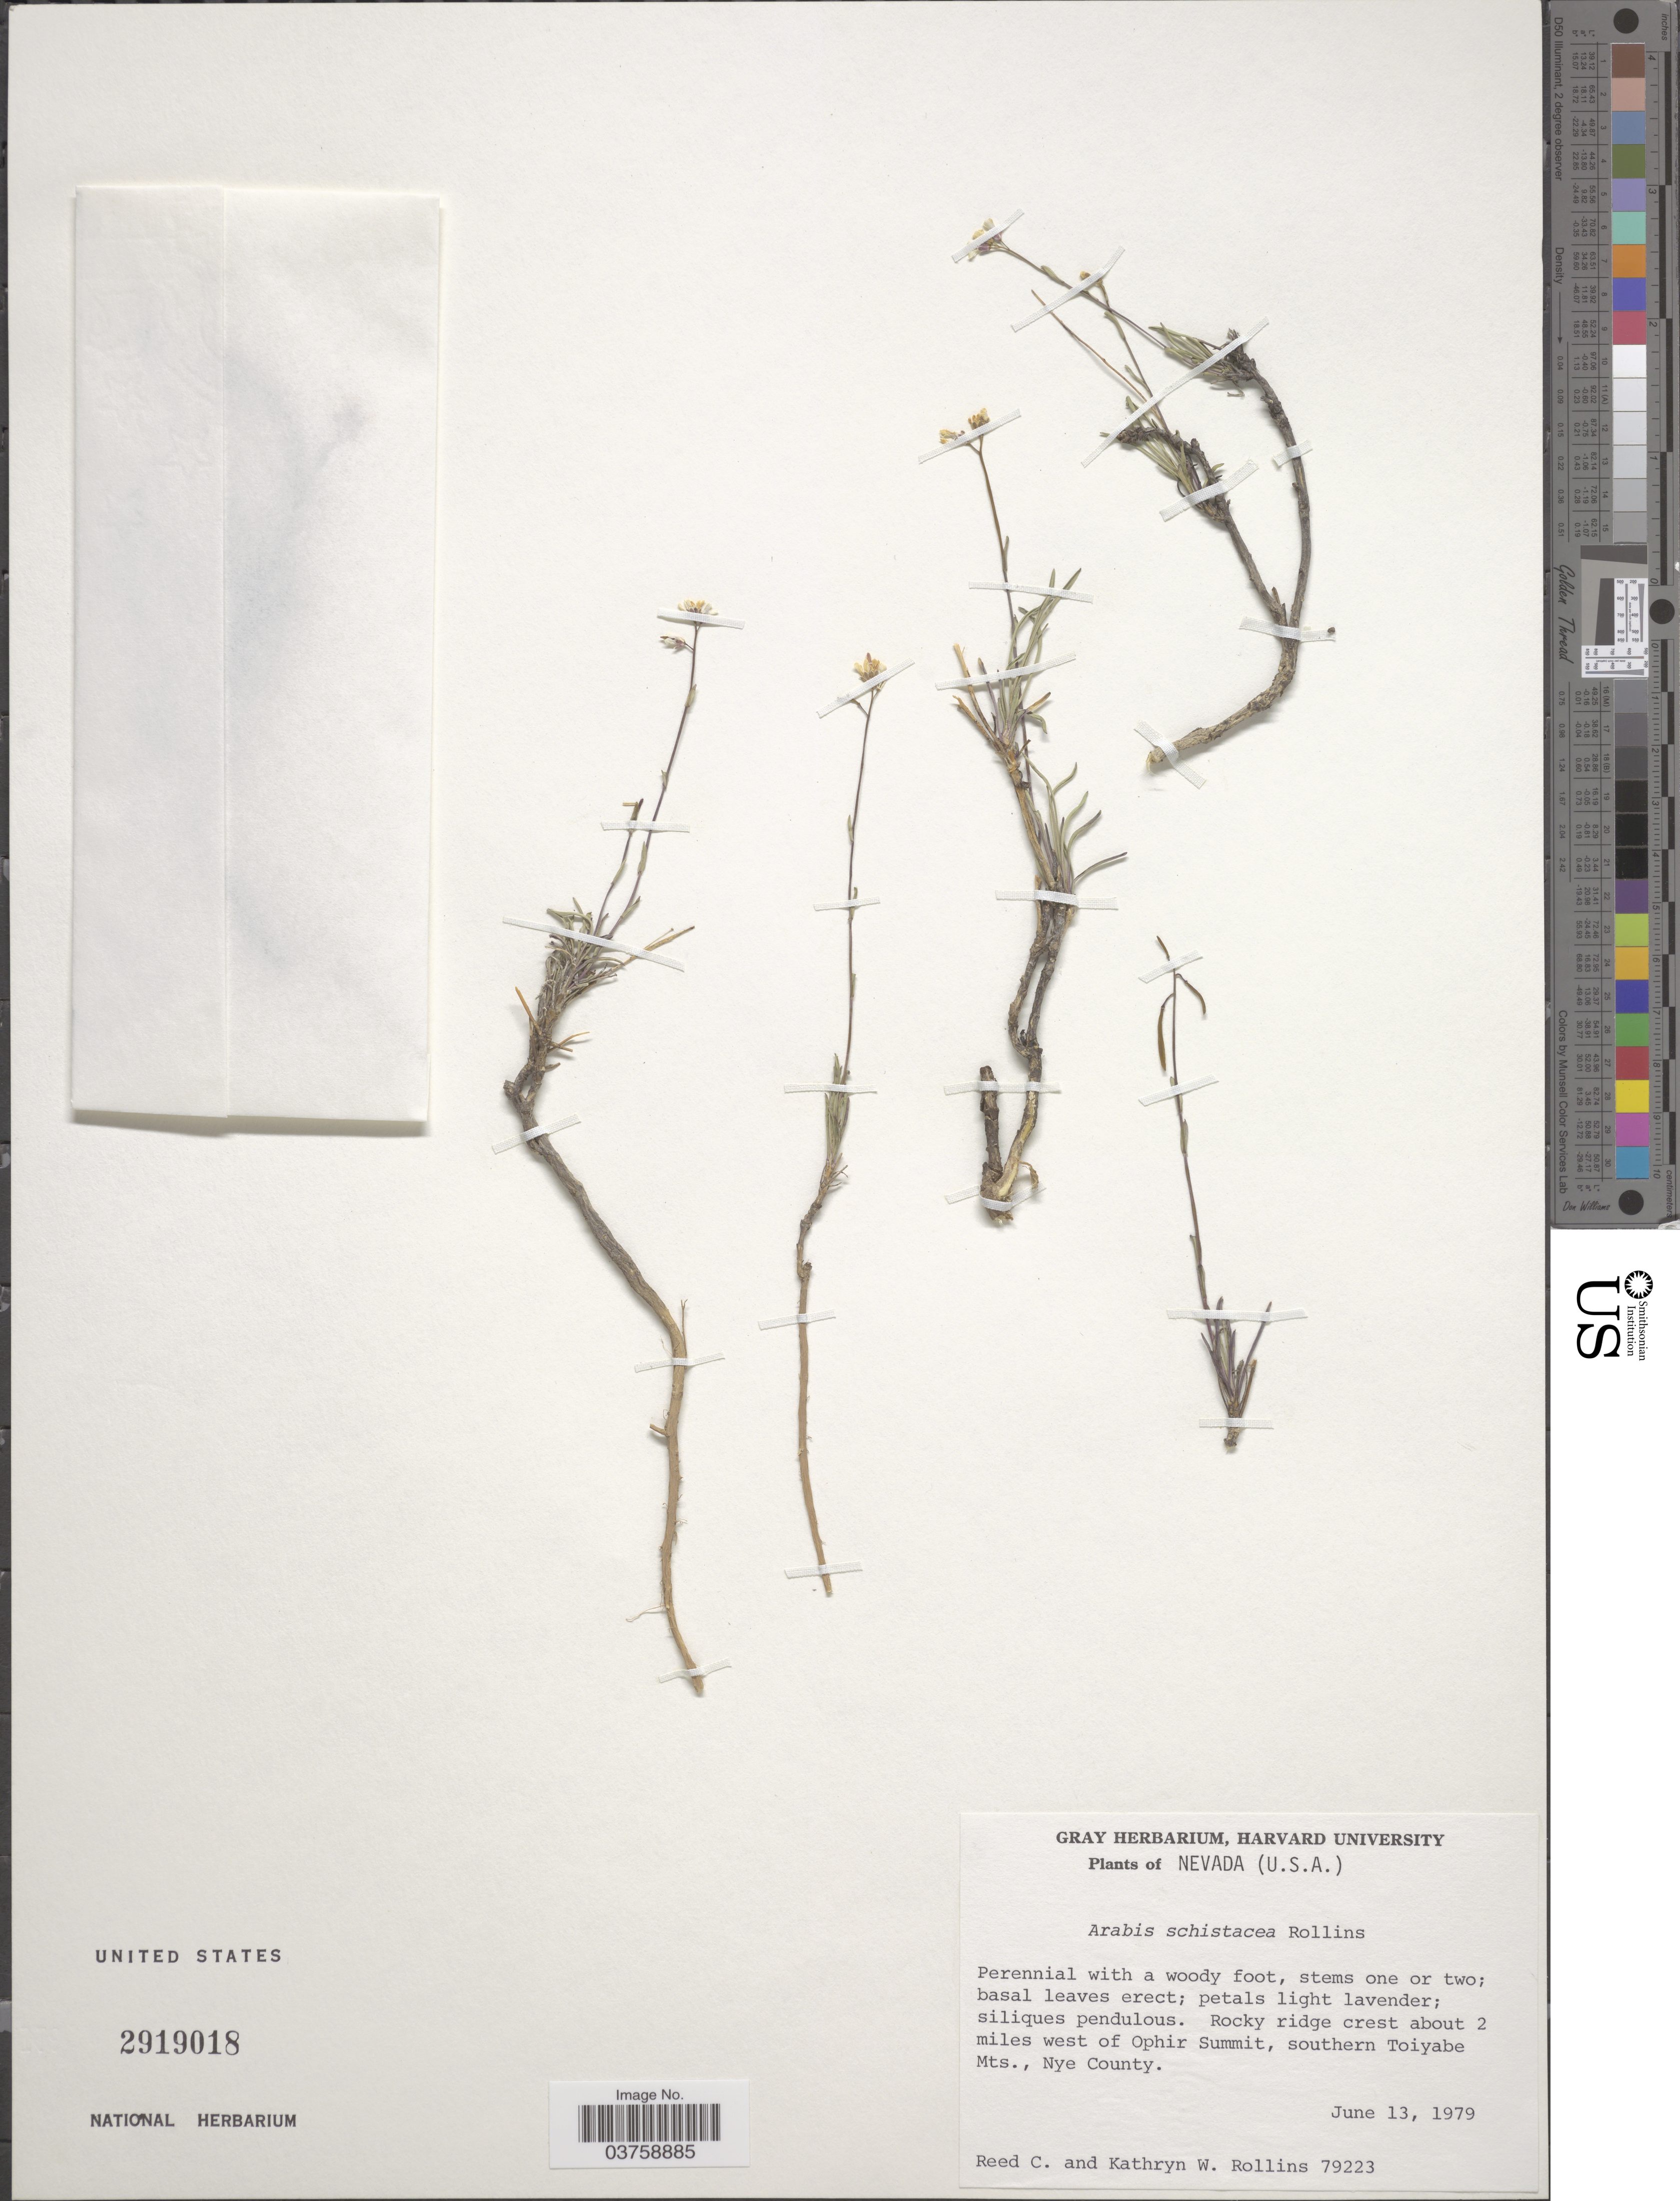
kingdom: Plantae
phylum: Tracheophyta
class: Magnoliopsida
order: Brassicales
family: Brassicaceae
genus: Arabis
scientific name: Arabis schistacea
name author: Rollins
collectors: R. C. Rollins & K. W. Rollins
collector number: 79223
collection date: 1979-06-13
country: United States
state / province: Nevada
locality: Rocky ridge crest about 2 miles west of Ophir Summit, southern Toiyabe Mts., Nye County.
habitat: rocky ridge crest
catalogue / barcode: US 2919018